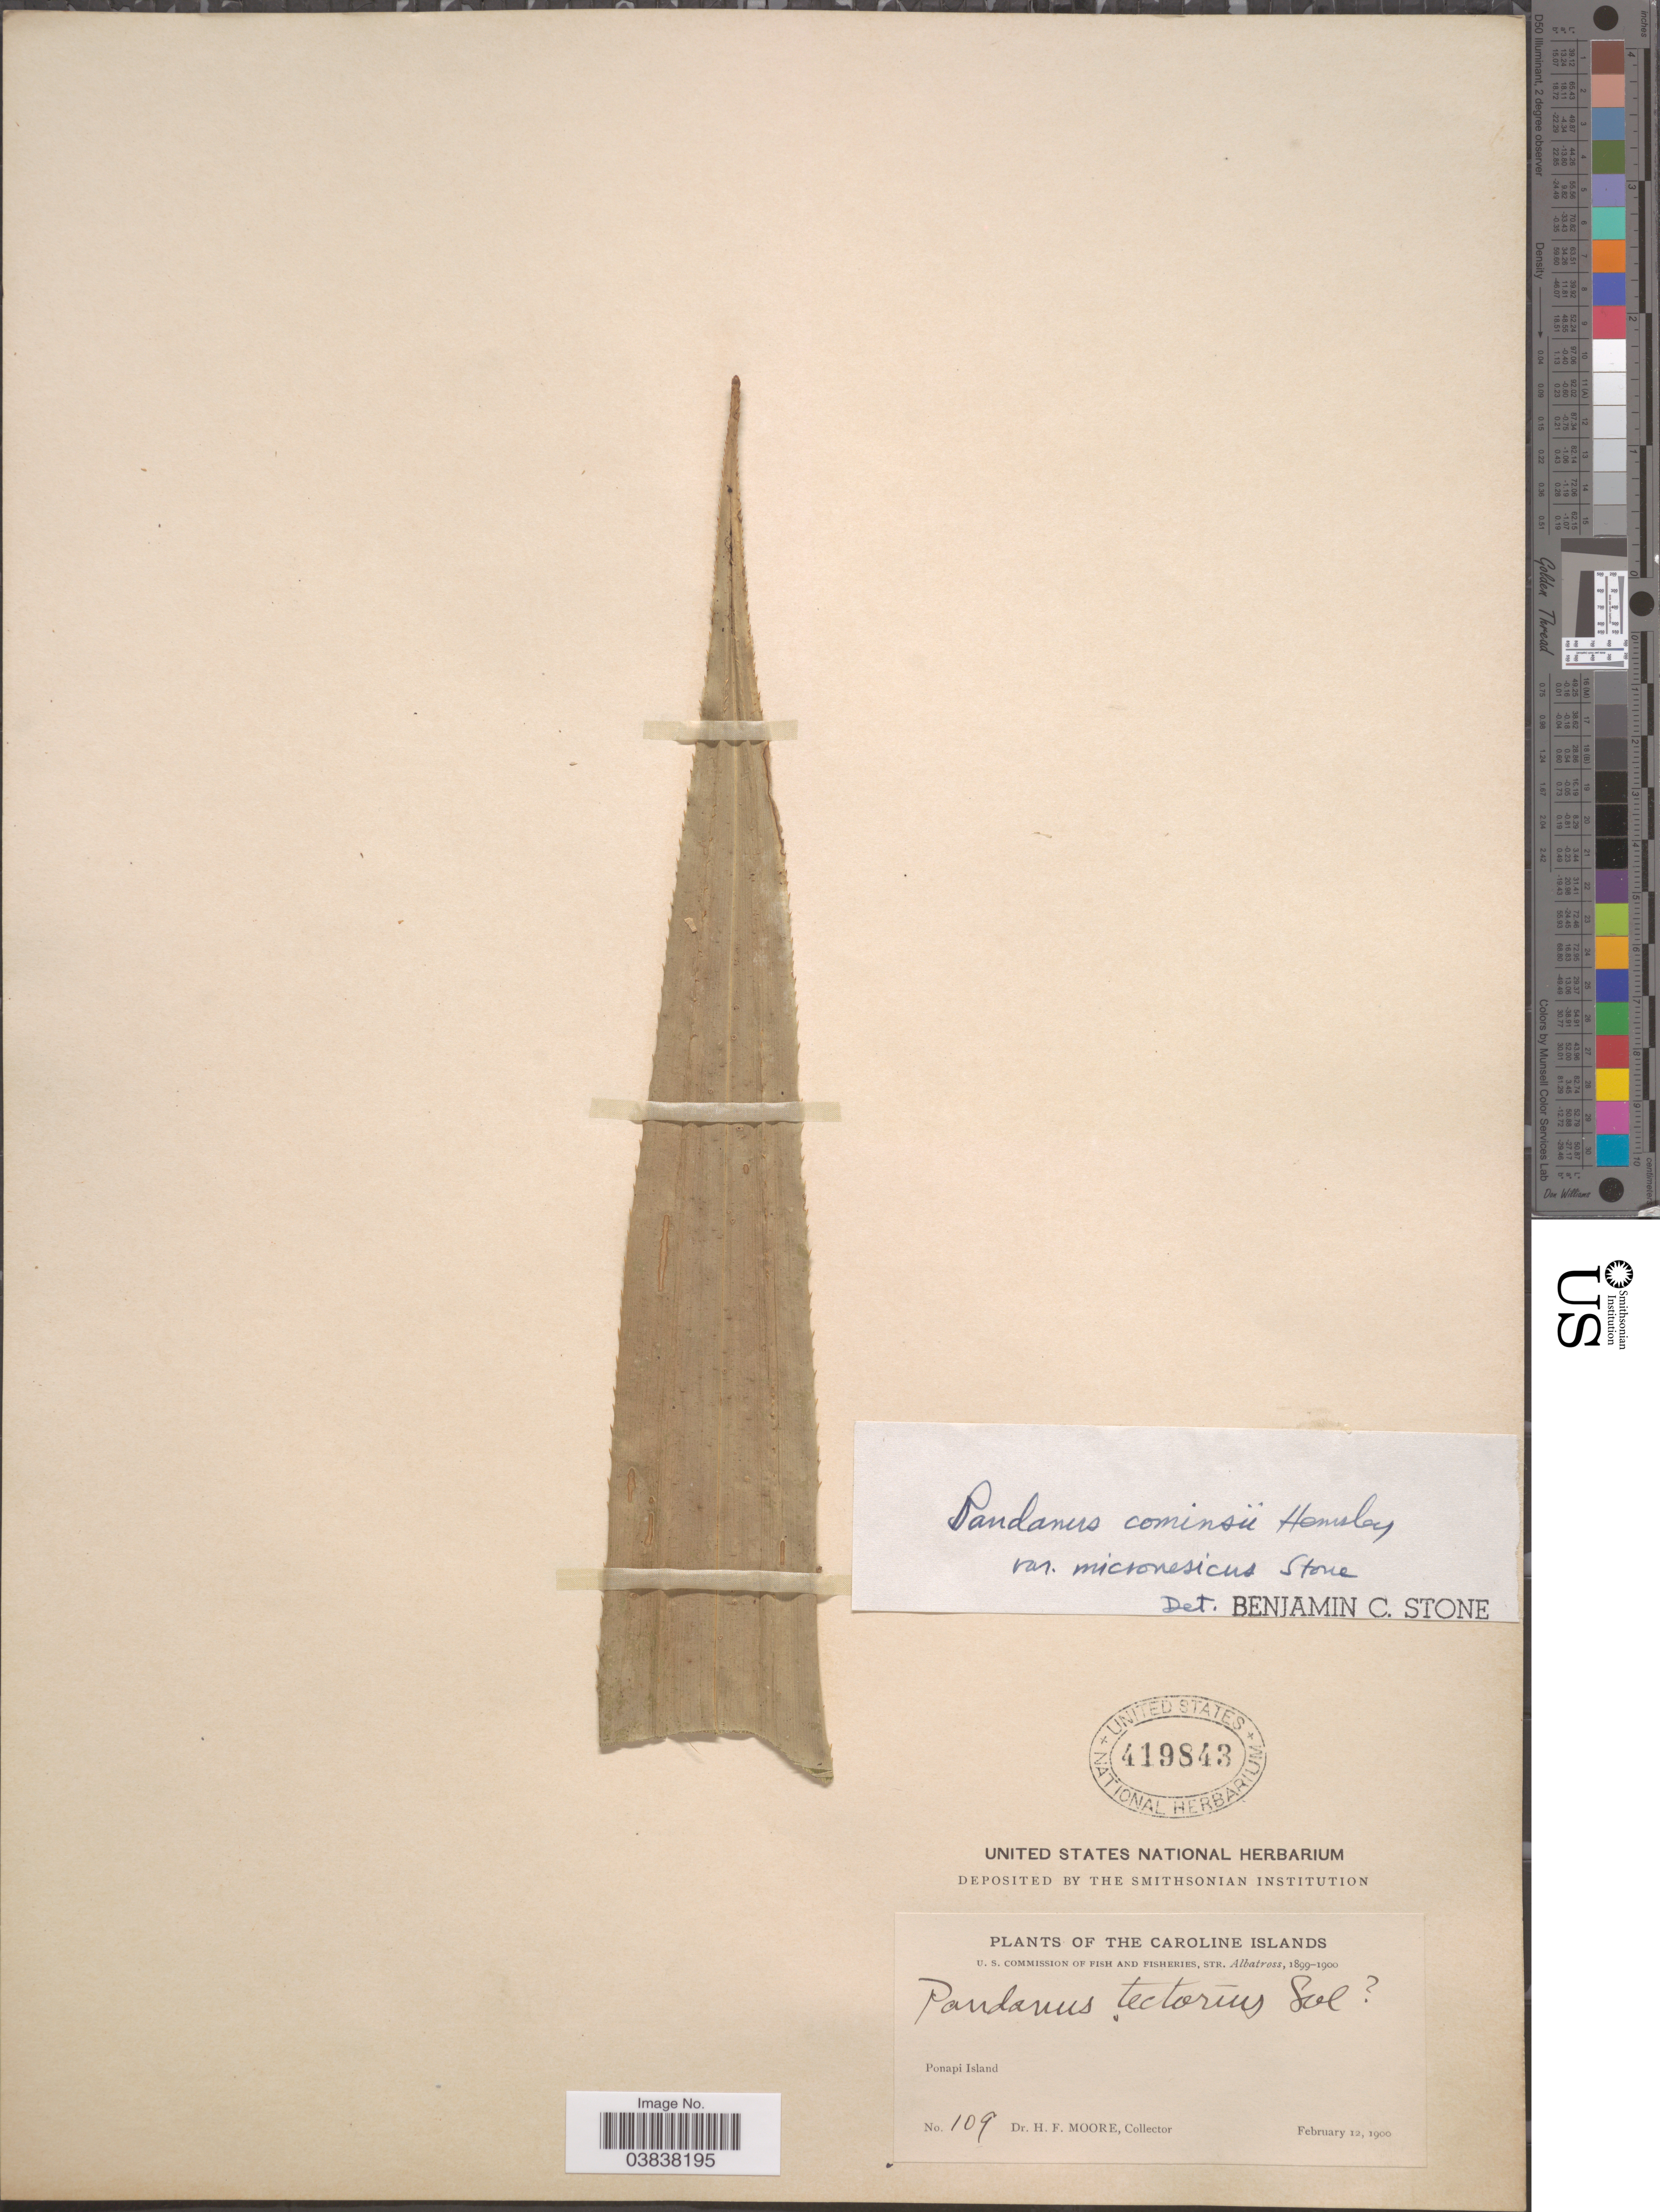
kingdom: Plantae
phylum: Tracheophyta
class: Liliopsida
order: Pandanales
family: Pandanaceae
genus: Pandanus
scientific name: Pandanus cominsii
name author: Hemsl.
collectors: H. F. Moore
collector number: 109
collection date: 1900-02-12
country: Micronesia, Federated States of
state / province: Pohnpei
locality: The Caroline Islands. Ponapi Island.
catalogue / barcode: US 419843